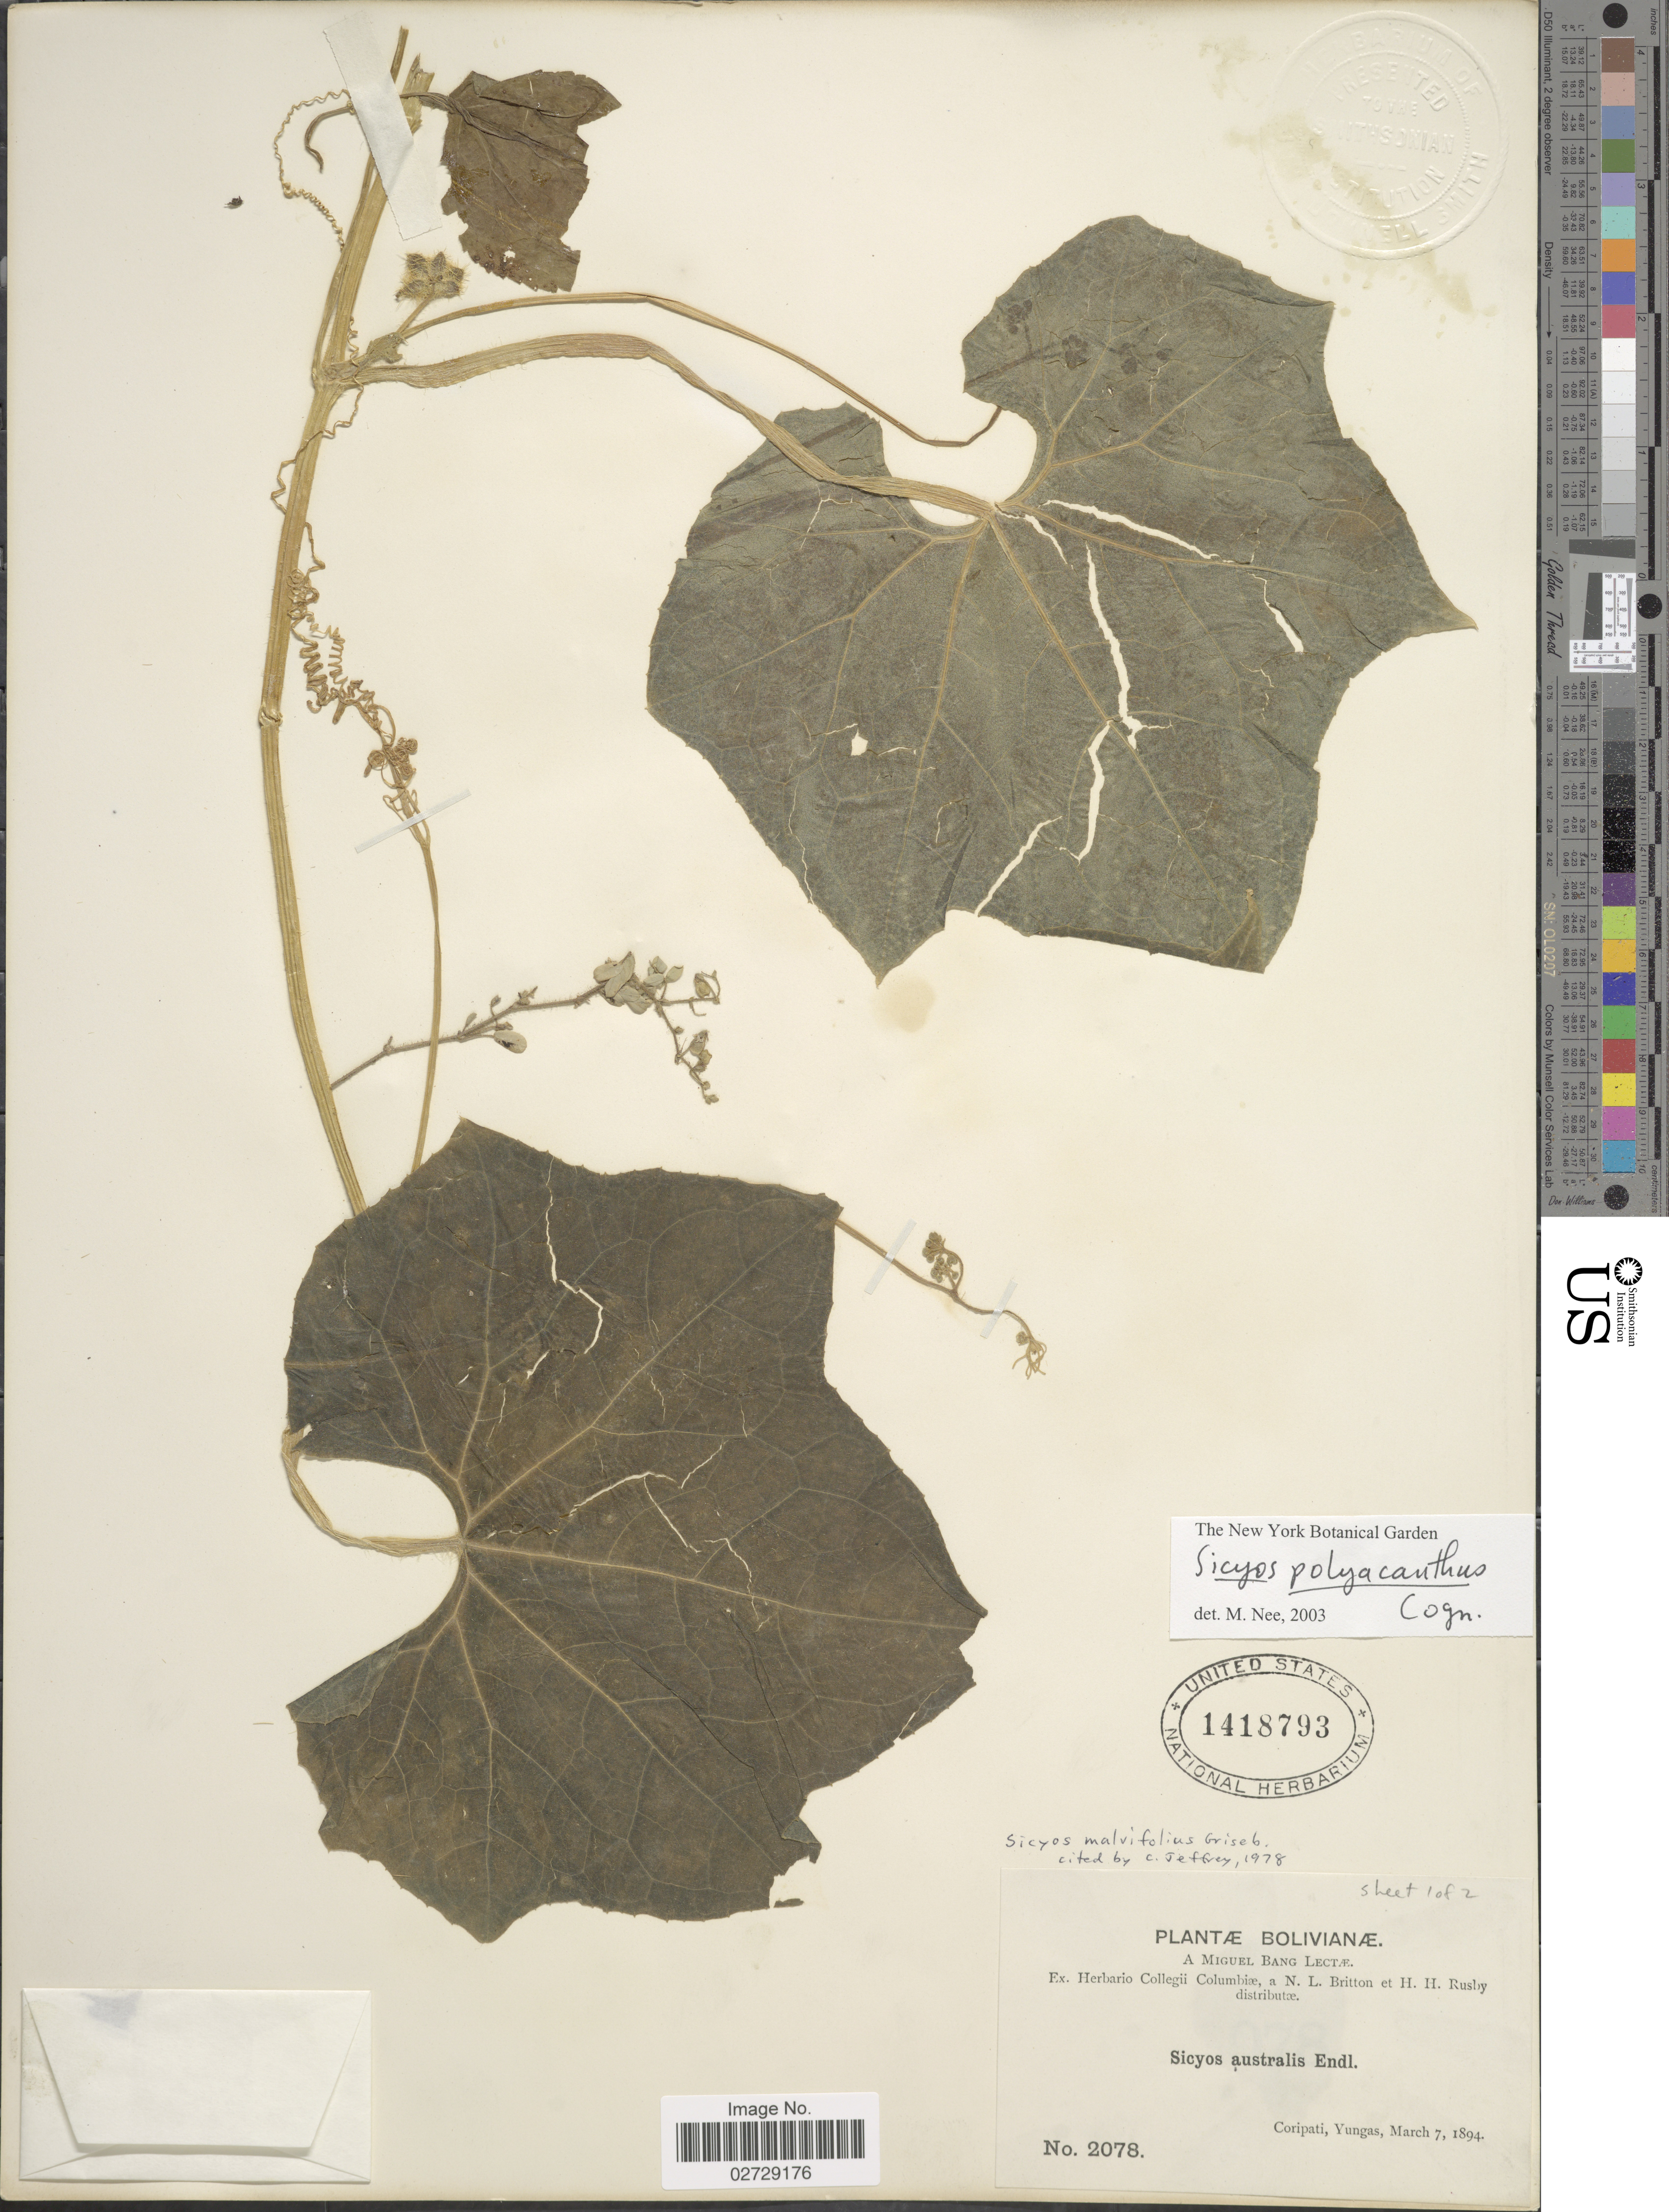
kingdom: Plantae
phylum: Tracheophyta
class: Magnoliopsida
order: Cucurbitales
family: Cucurbitaceae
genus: Sicyos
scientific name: Sicyos polyacanthos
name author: Cogn.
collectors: M. Bang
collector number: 2078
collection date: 1894-03-07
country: Bolivia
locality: Coripati, Yungas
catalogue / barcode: US 1418793